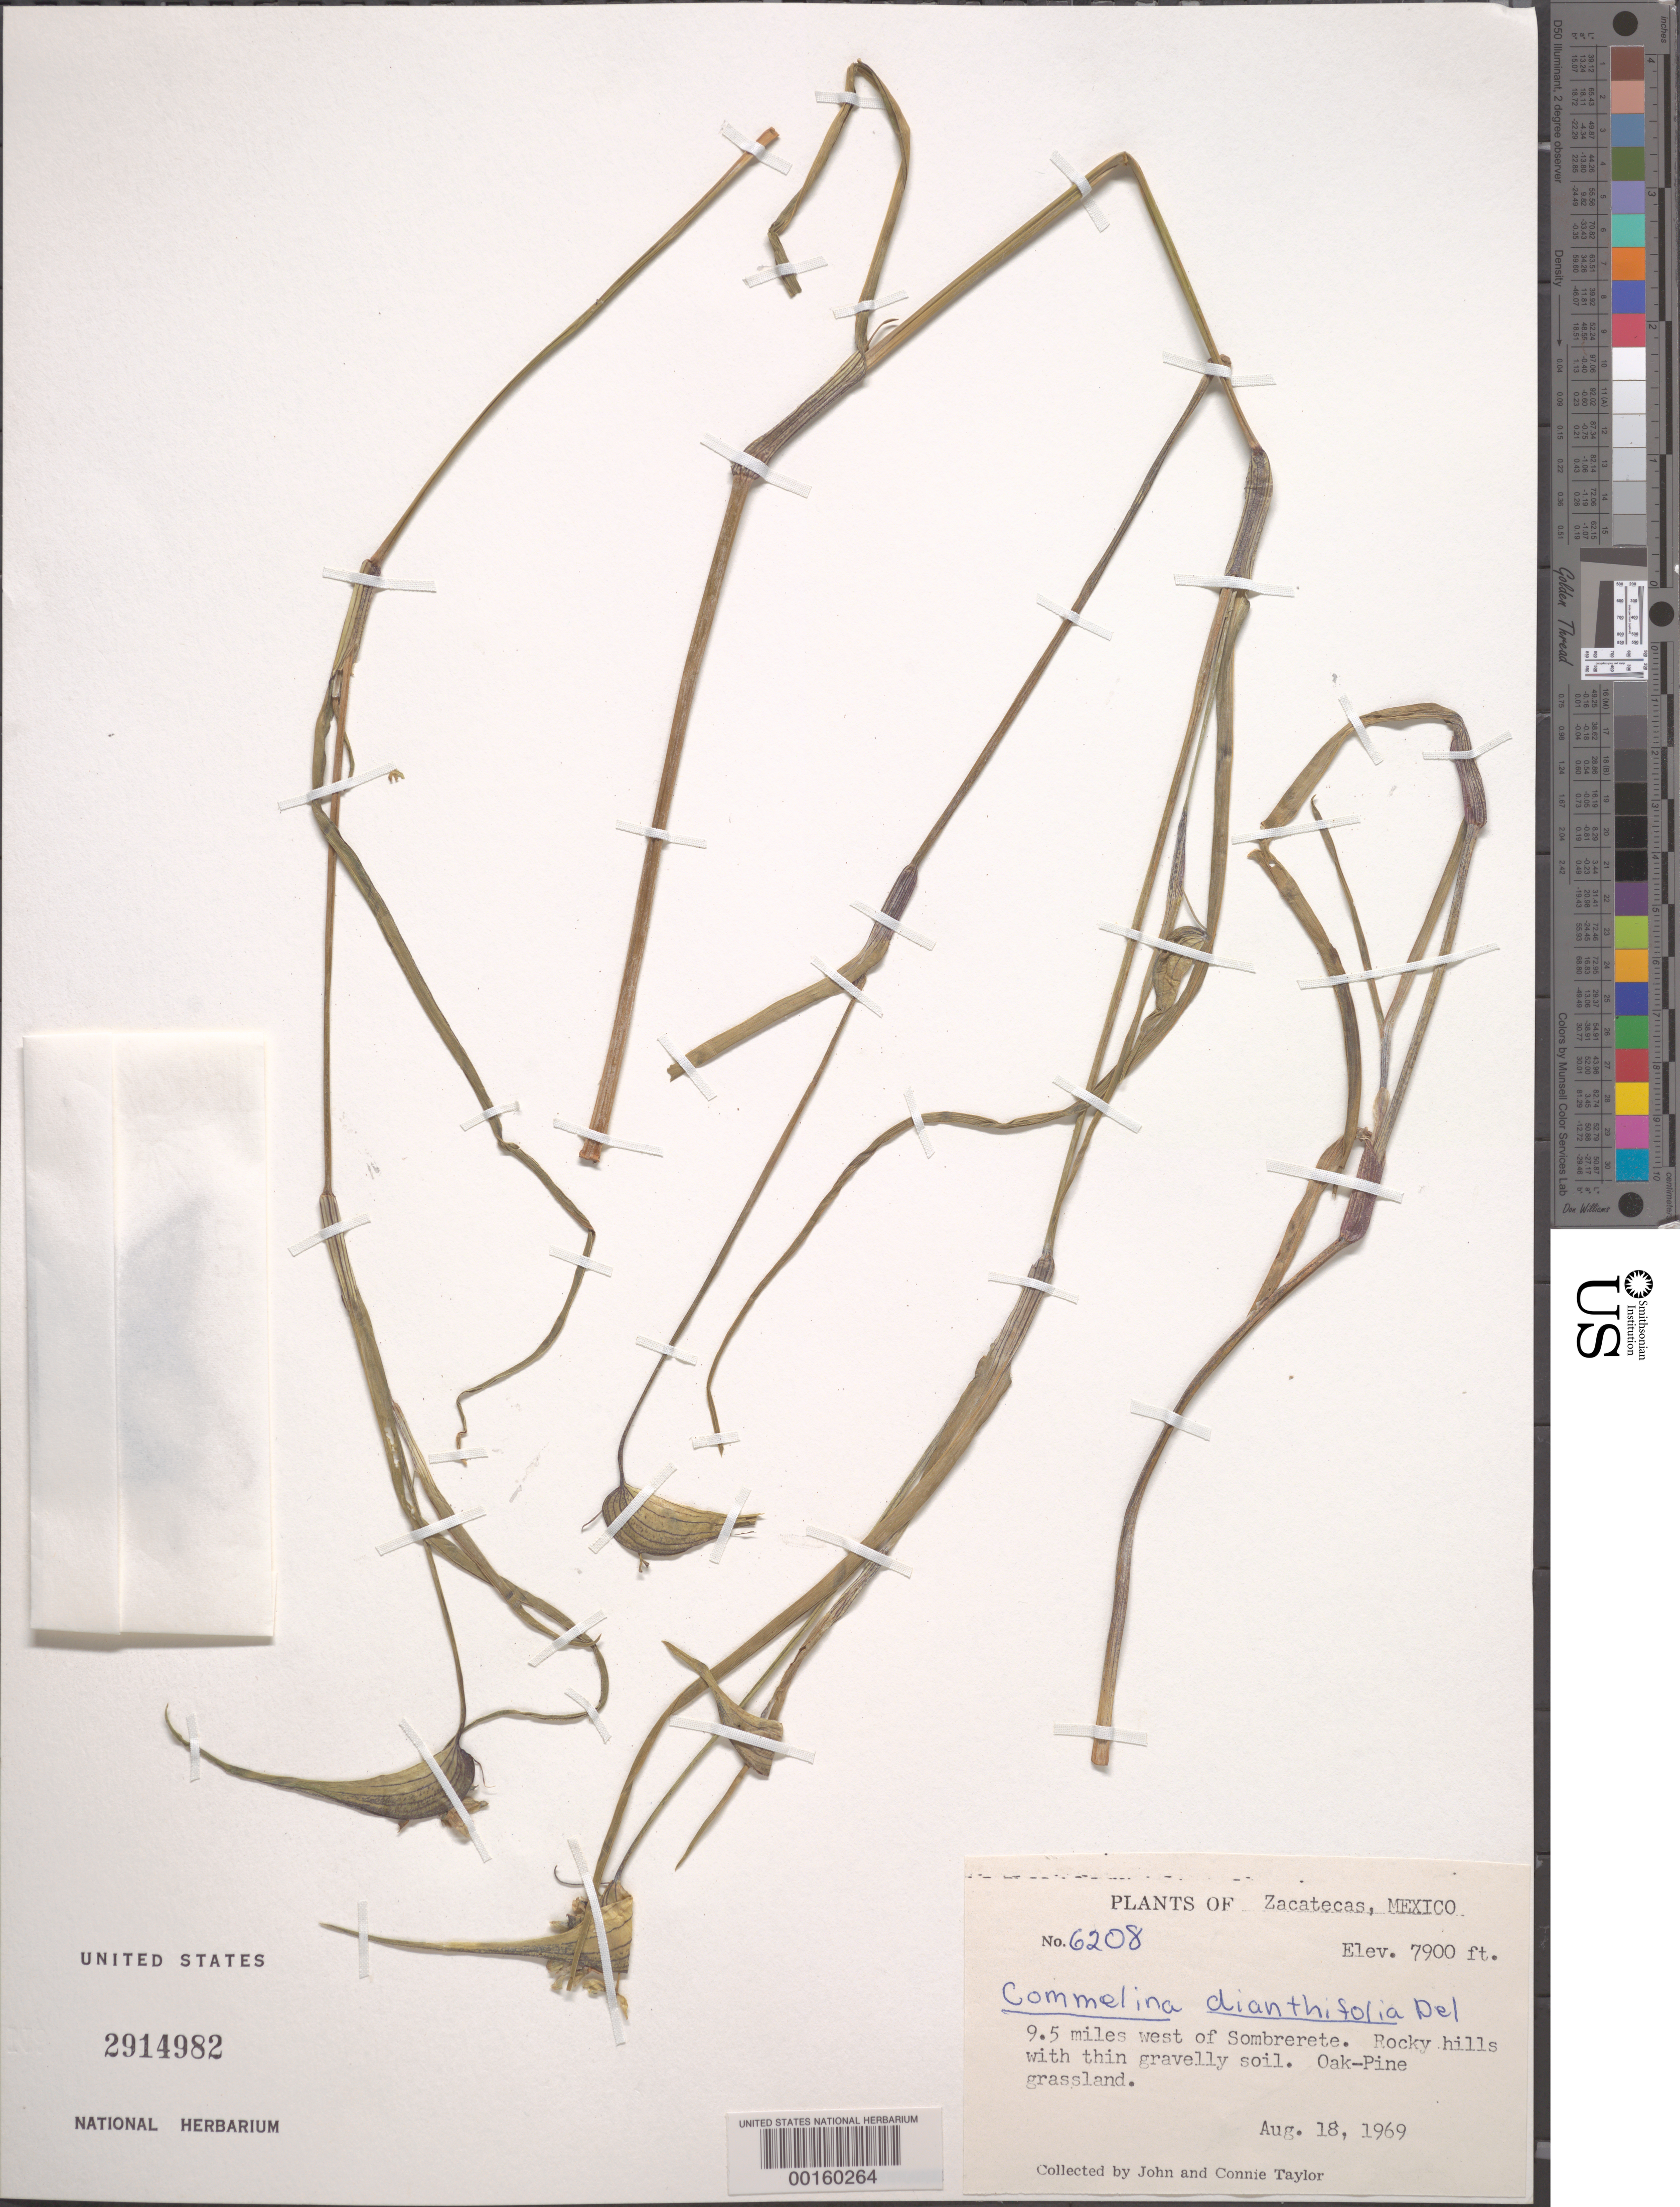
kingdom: Plantae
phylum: Tracheophyta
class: Liliopsida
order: Commelinales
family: Commelinaceae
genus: Commelina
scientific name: Commelina dianthifolia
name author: Redouté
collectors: J. Taylor & C. Taylor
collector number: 6208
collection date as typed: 18 Aug 1969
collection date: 1969-08-18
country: Mexico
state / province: Zacatecas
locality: W. of sombrerete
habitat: Rocky hills with thin, gravelly soil, oak-pine grassland.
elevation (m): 2410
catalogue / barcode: US 2914982